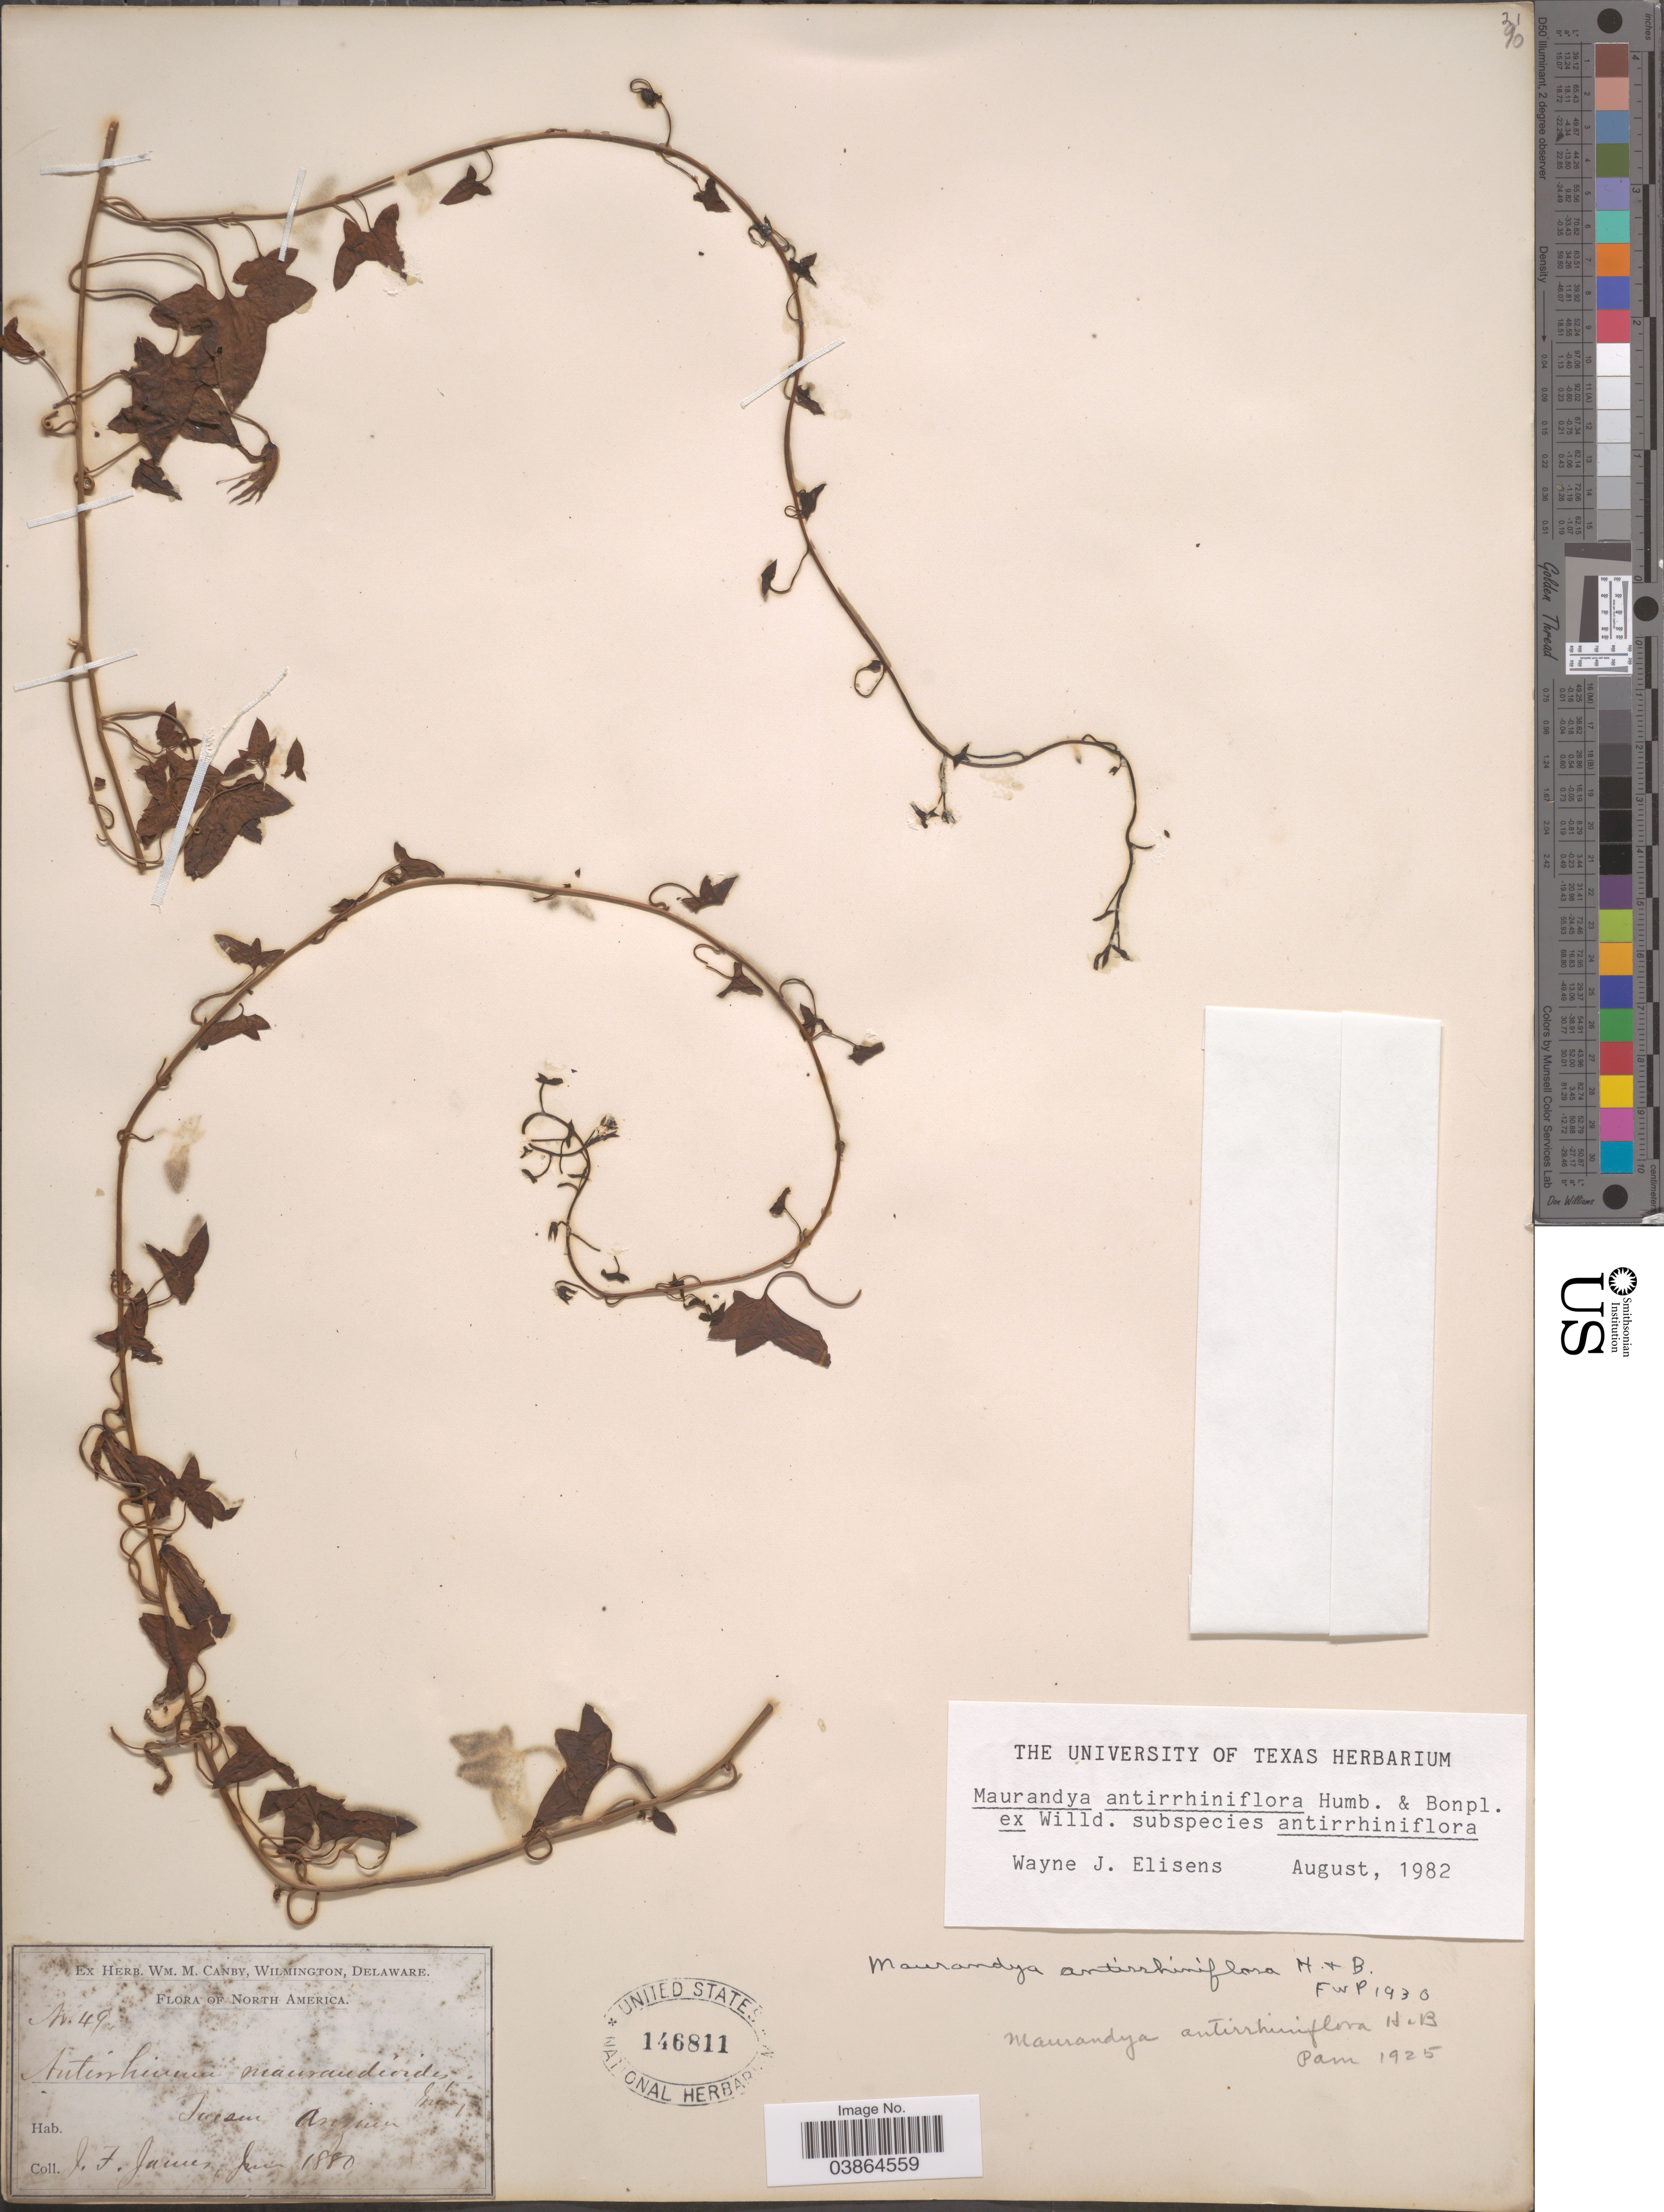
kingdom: Plantae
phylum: Tracheophyta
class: Magnoliopsida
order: Lamiales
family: Plantaginaceae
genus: Maurandya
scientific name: Maurandya antirrhiniflora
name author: Humb. & Bonpl. ex Willd.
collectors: J. James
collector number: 49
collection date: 1880-06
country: United States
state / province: Arizona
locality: Tucson.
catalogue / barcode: US 146811